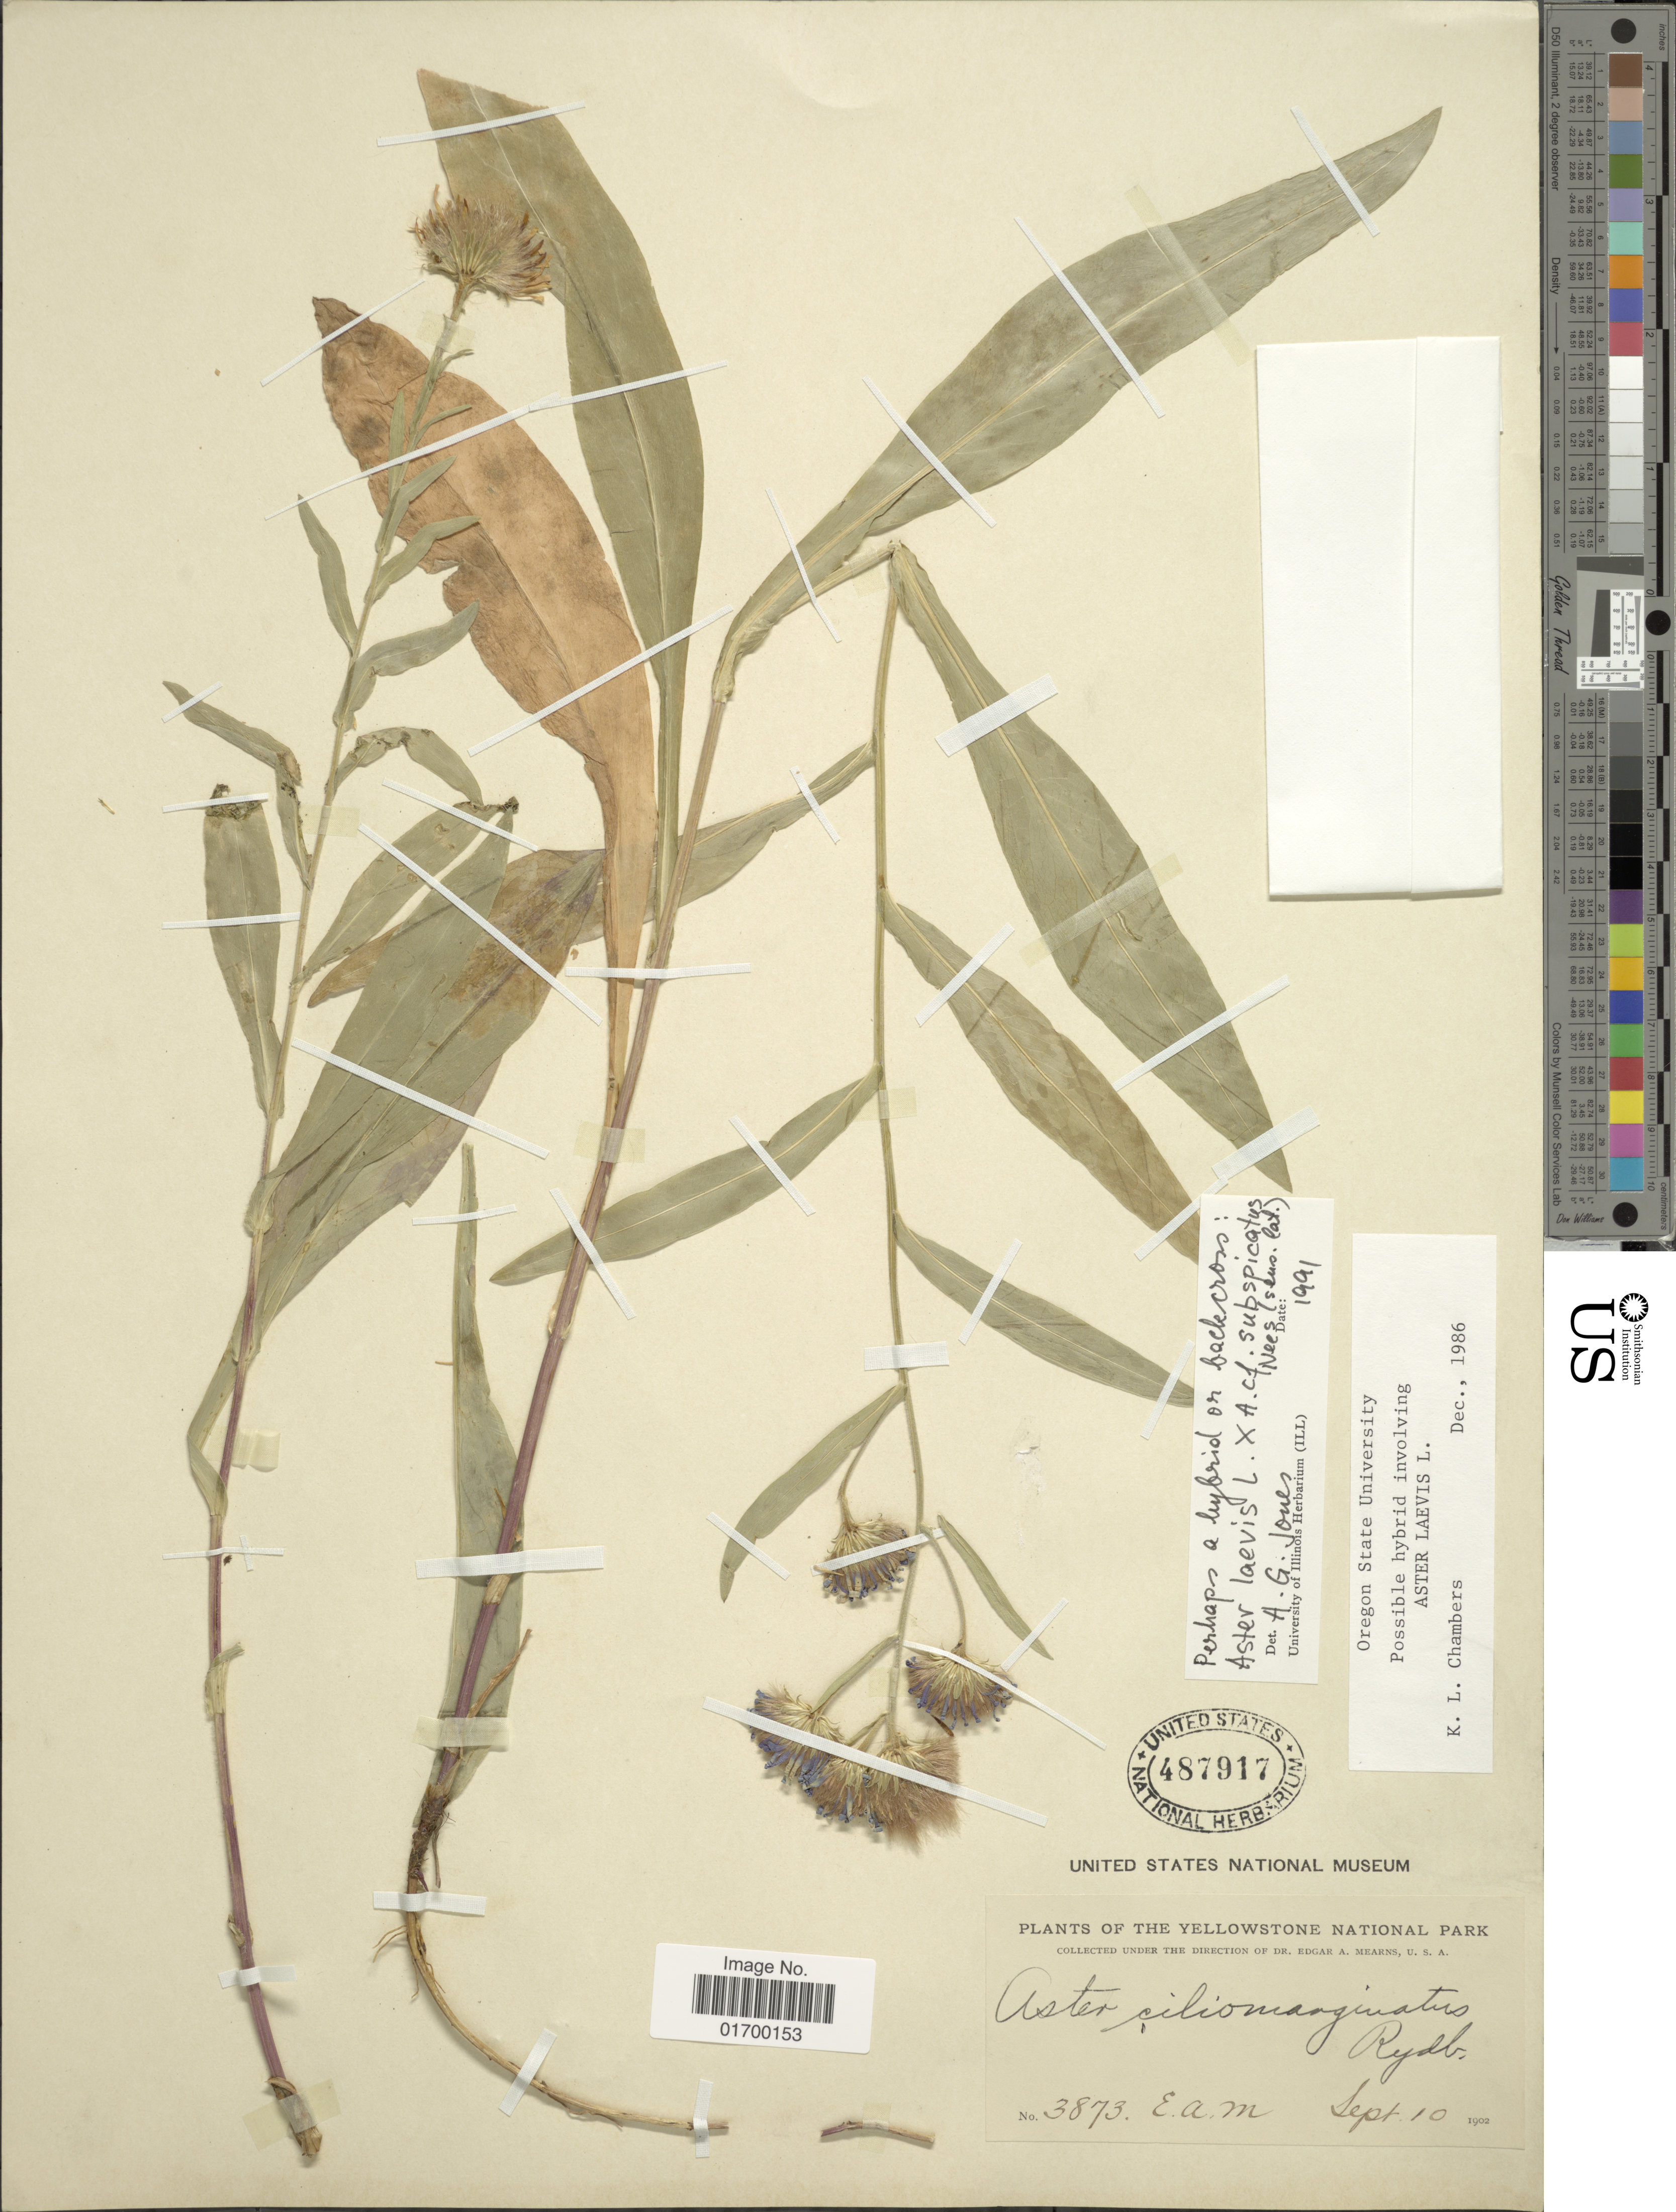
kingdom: Plantae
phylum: Tracheophyta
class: Magnoliopsida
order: Asterales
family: Asteraceae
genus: Symphyotrichum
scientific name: Symphyotrichum laeve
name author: (L.) Á. Löve & D. Löve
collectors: E. A. Mearns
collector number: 3873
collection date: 1902-09-10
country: United States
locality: The Yellowstone National Park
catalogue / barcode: US 487917